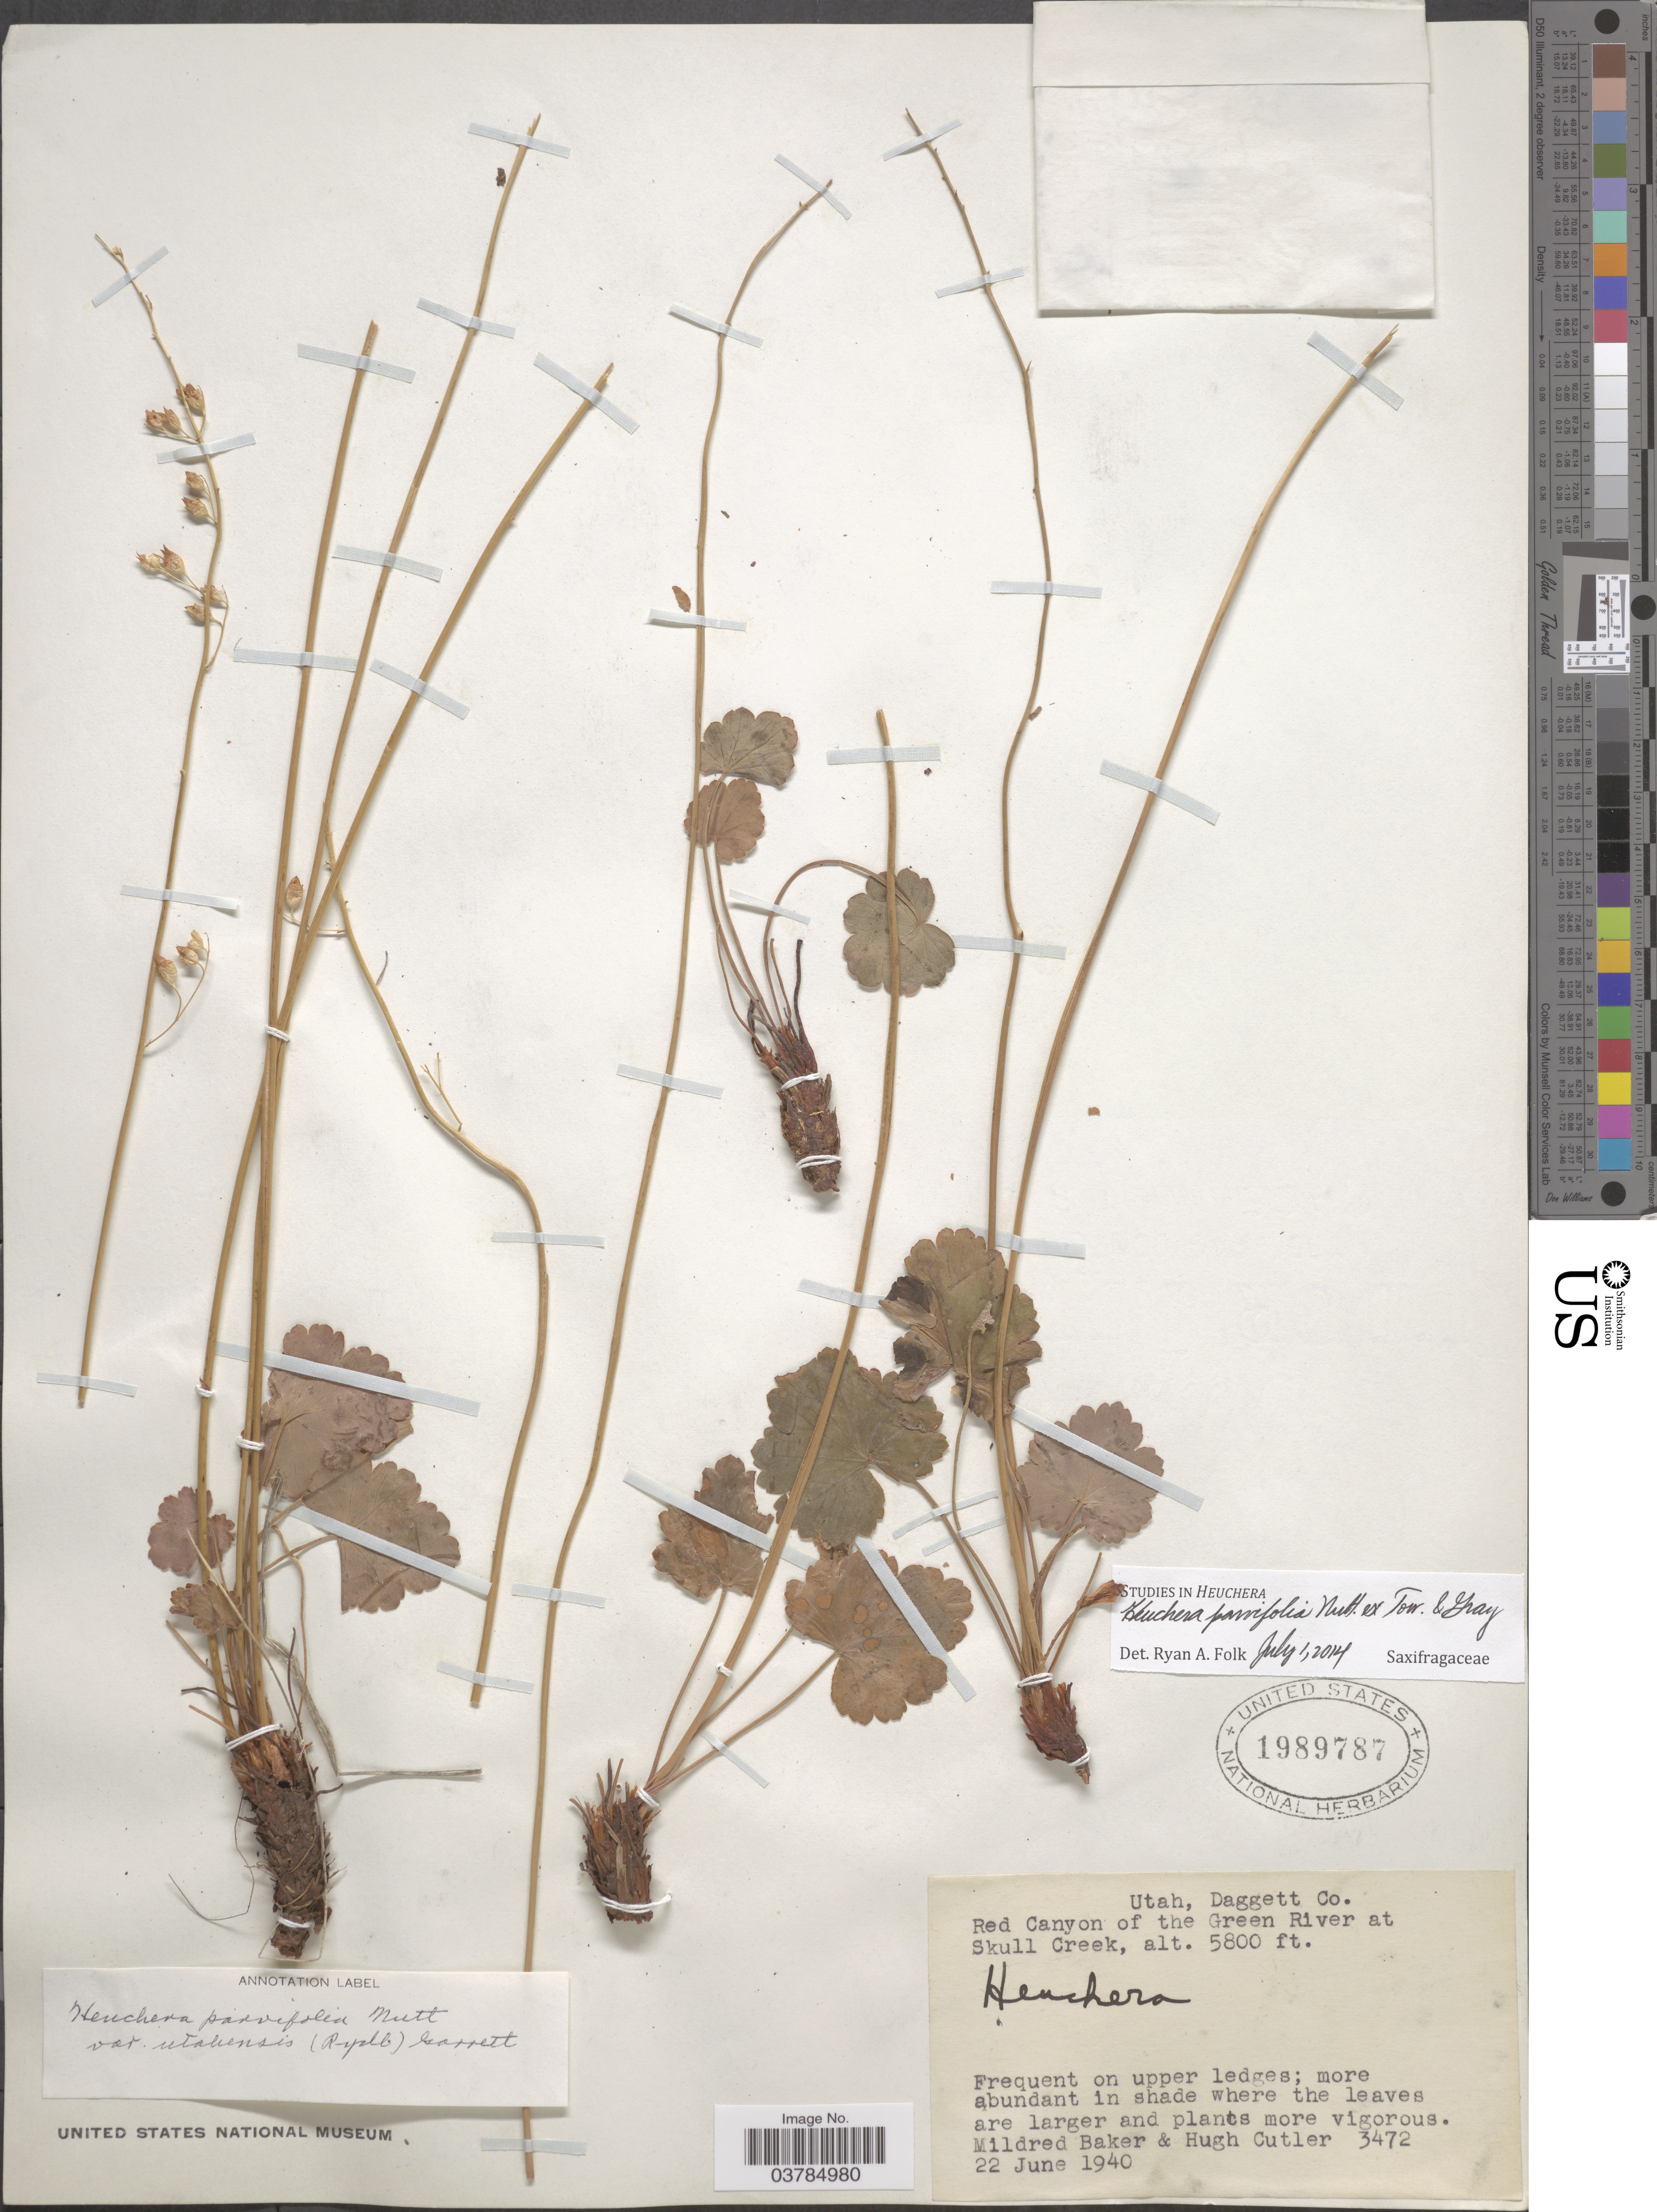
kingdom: Plantae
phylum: Tracheophyta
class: Magnoliopsida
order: Saxifragales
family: Saxifragaceae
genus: Heuchera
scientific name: Heuchera parvifolia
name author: Nutt.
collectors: M. Baker & H. C. Cutler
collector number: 3472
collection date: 1940-06-22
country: United States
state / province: Utah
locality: Daggett Co. Red Canyon of the Green River at Skull Creek.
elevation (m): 1768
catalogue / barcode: US 1989787